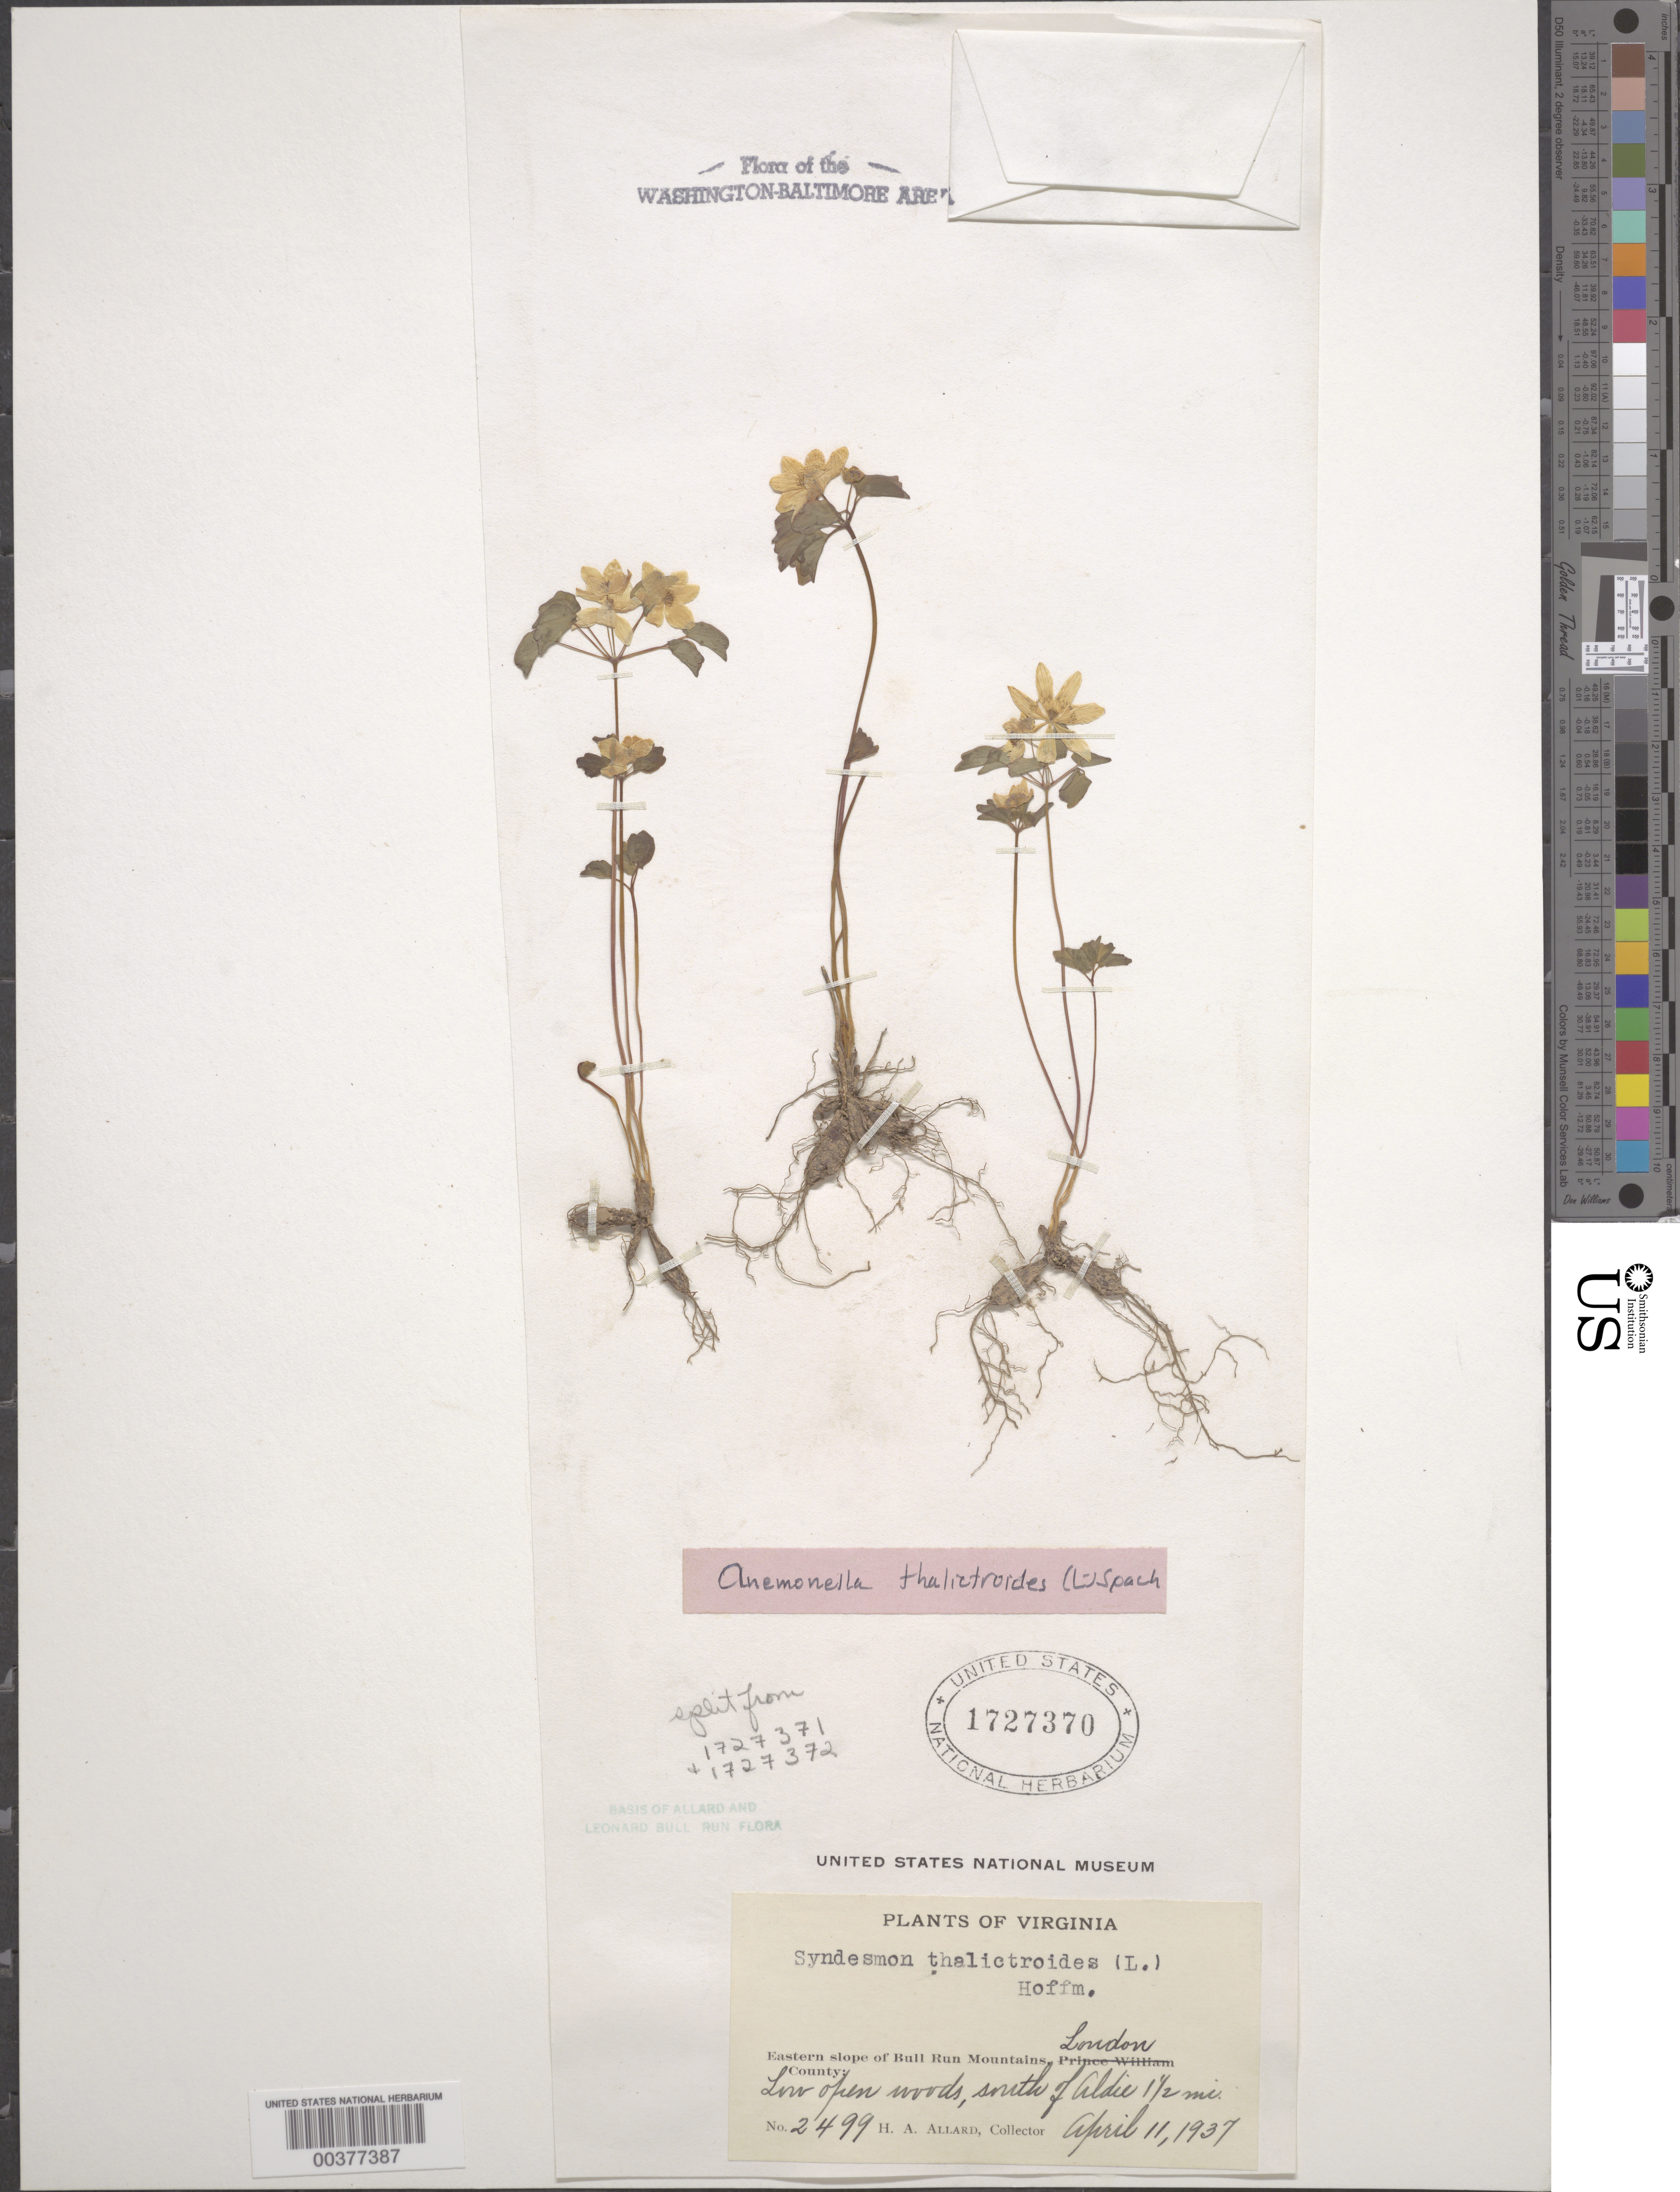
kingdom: Plantae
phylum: Tracheophyta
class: Magnoliopsida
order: Ranunculales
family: Ranunculaceae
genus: Thalictrum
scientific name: Thalictrum thalictroides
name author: (L.) A.J. Eames & B. Boivin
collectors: H. A. Allard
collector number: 2499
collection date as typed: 11 Apr 1937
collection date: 1937-04-11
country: United States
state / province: Virginia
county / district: Loudoun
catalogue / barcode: US 1727370